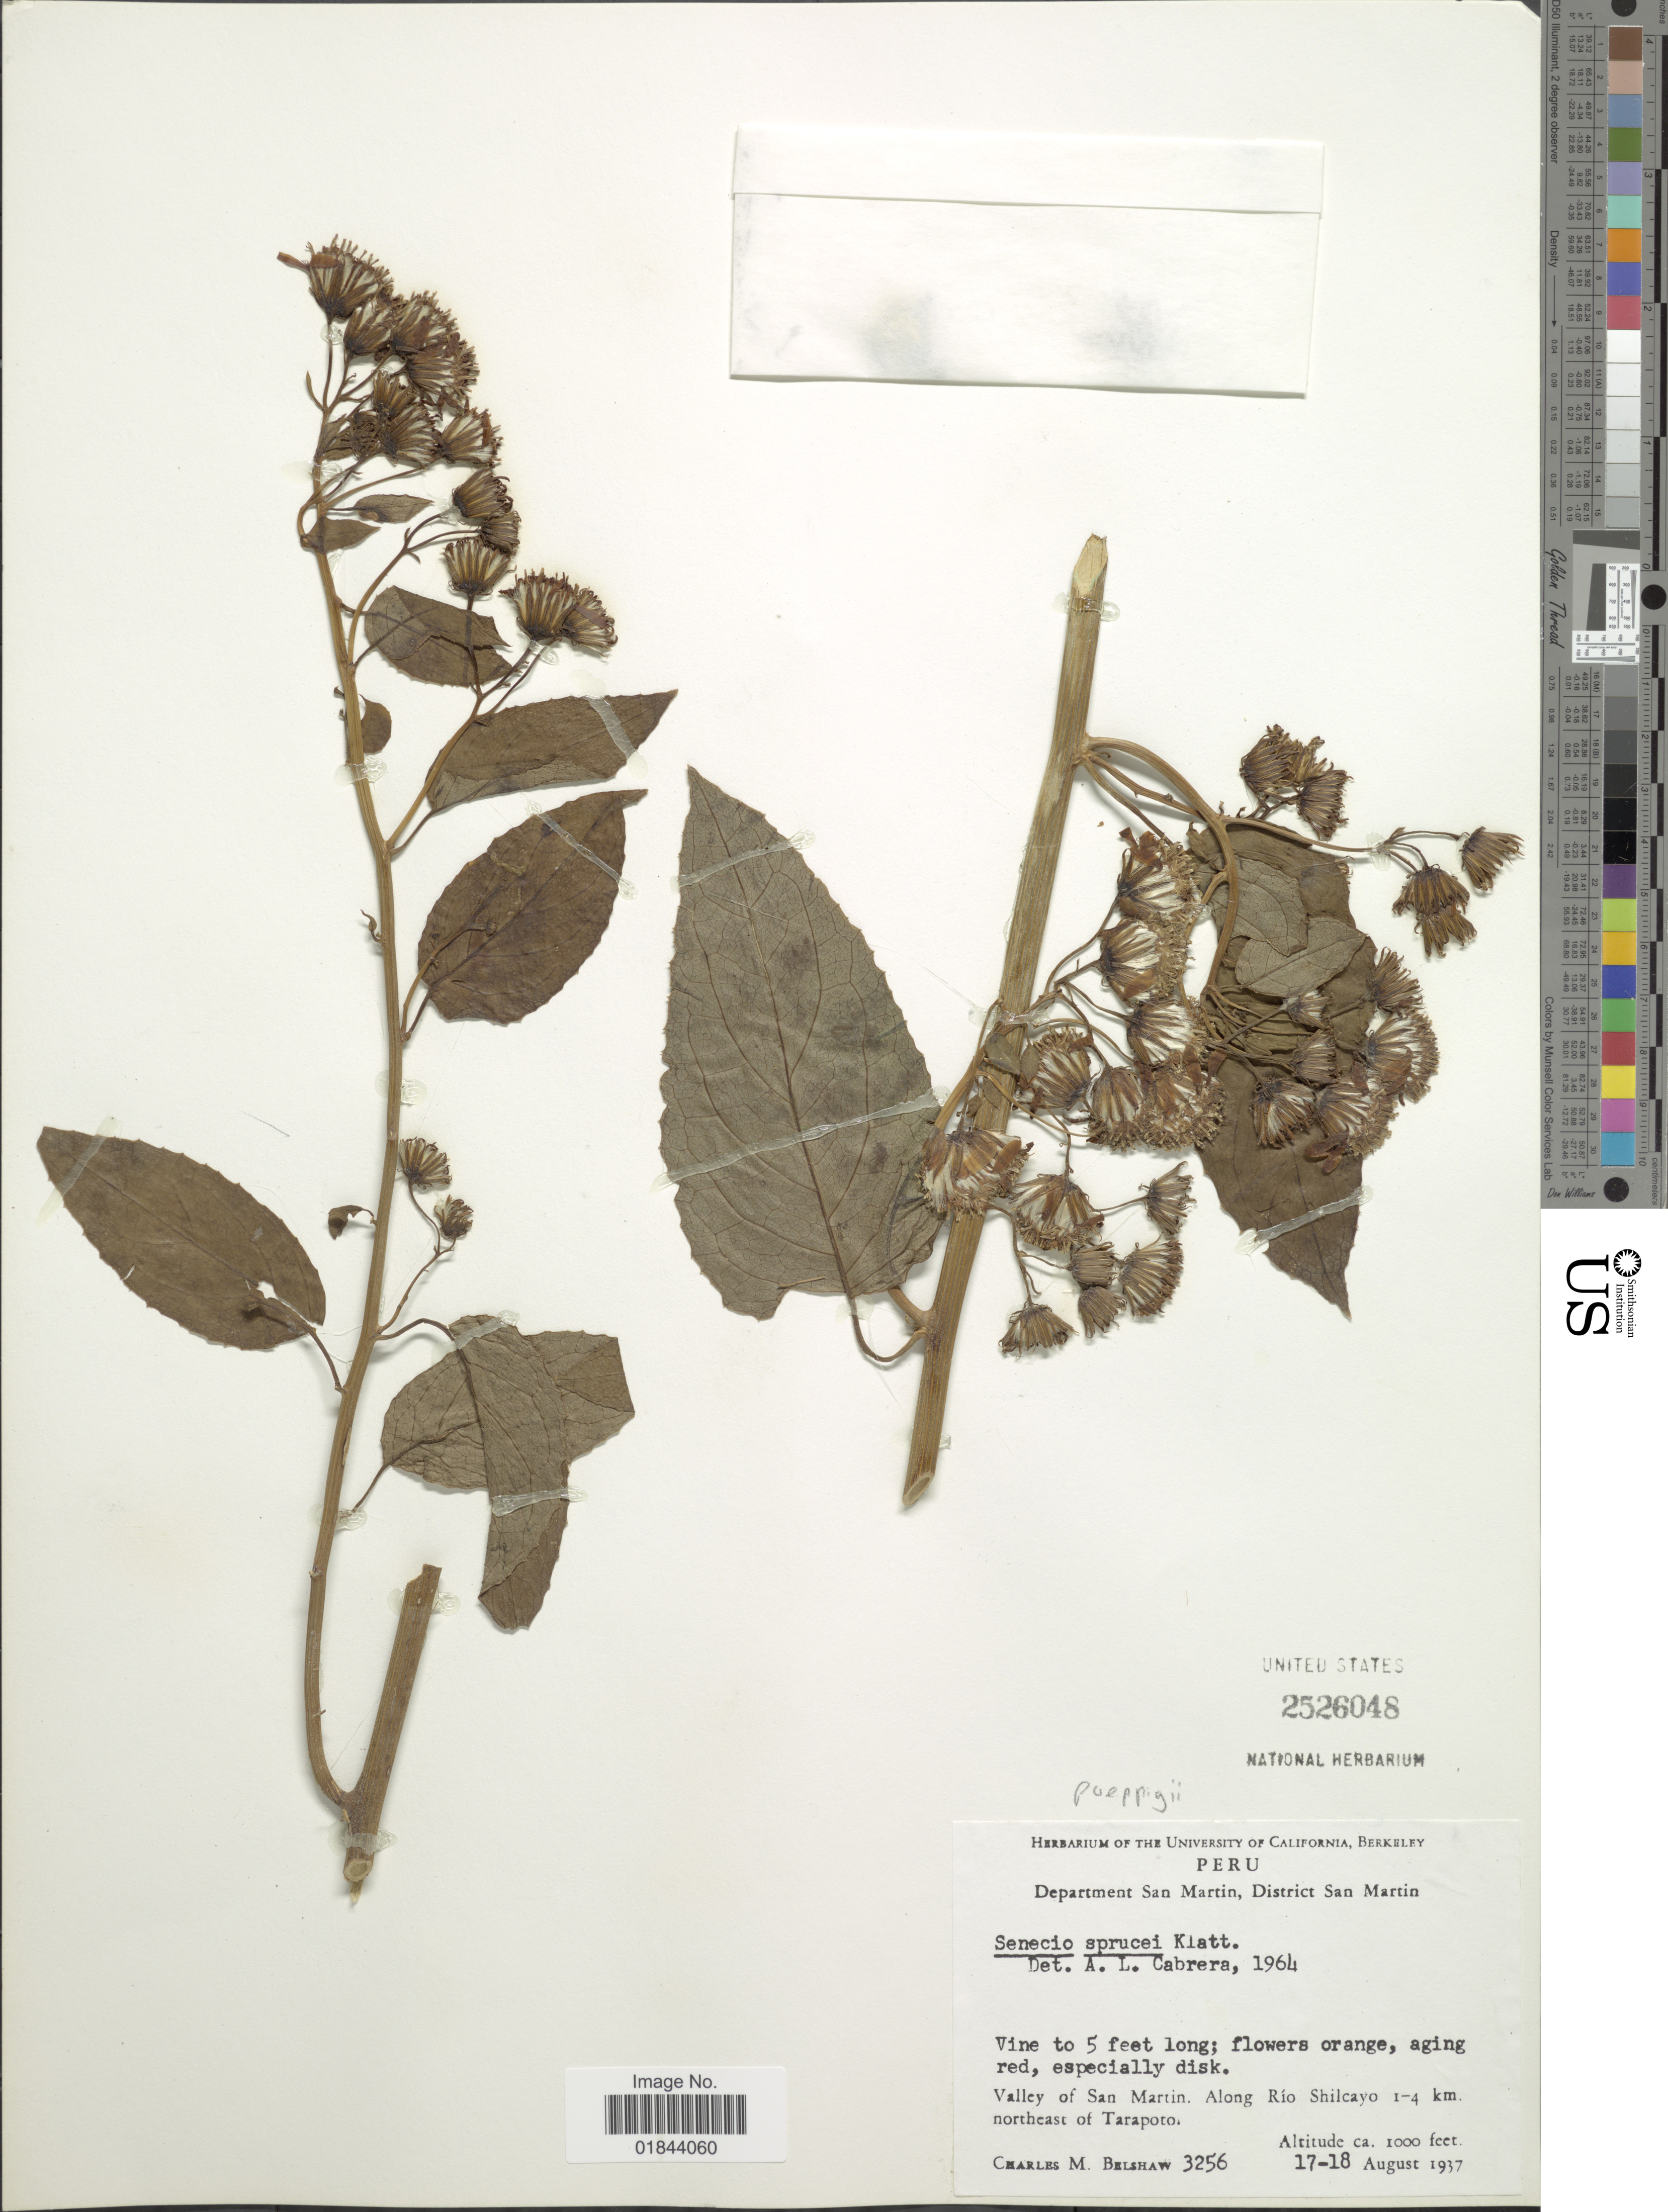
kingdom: Plantae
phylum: Tracheophyta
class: Magnoliopsida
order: Asterales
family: Asteraceae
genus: Pseudogynoxys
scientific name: Pseudogynoxys poeppigii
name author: (DC.) H. Rob. & Cuatrec.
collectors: C. Shaw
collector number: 3256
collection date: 1937-08-17/1937-08-18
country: Peru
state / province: San Martín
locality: Department of San Martín, District San Martin, Valley of San Martin. Along Río Shilcayo 1-4 km northeast of Tarapoto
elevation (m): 305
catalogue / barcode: US 2526048